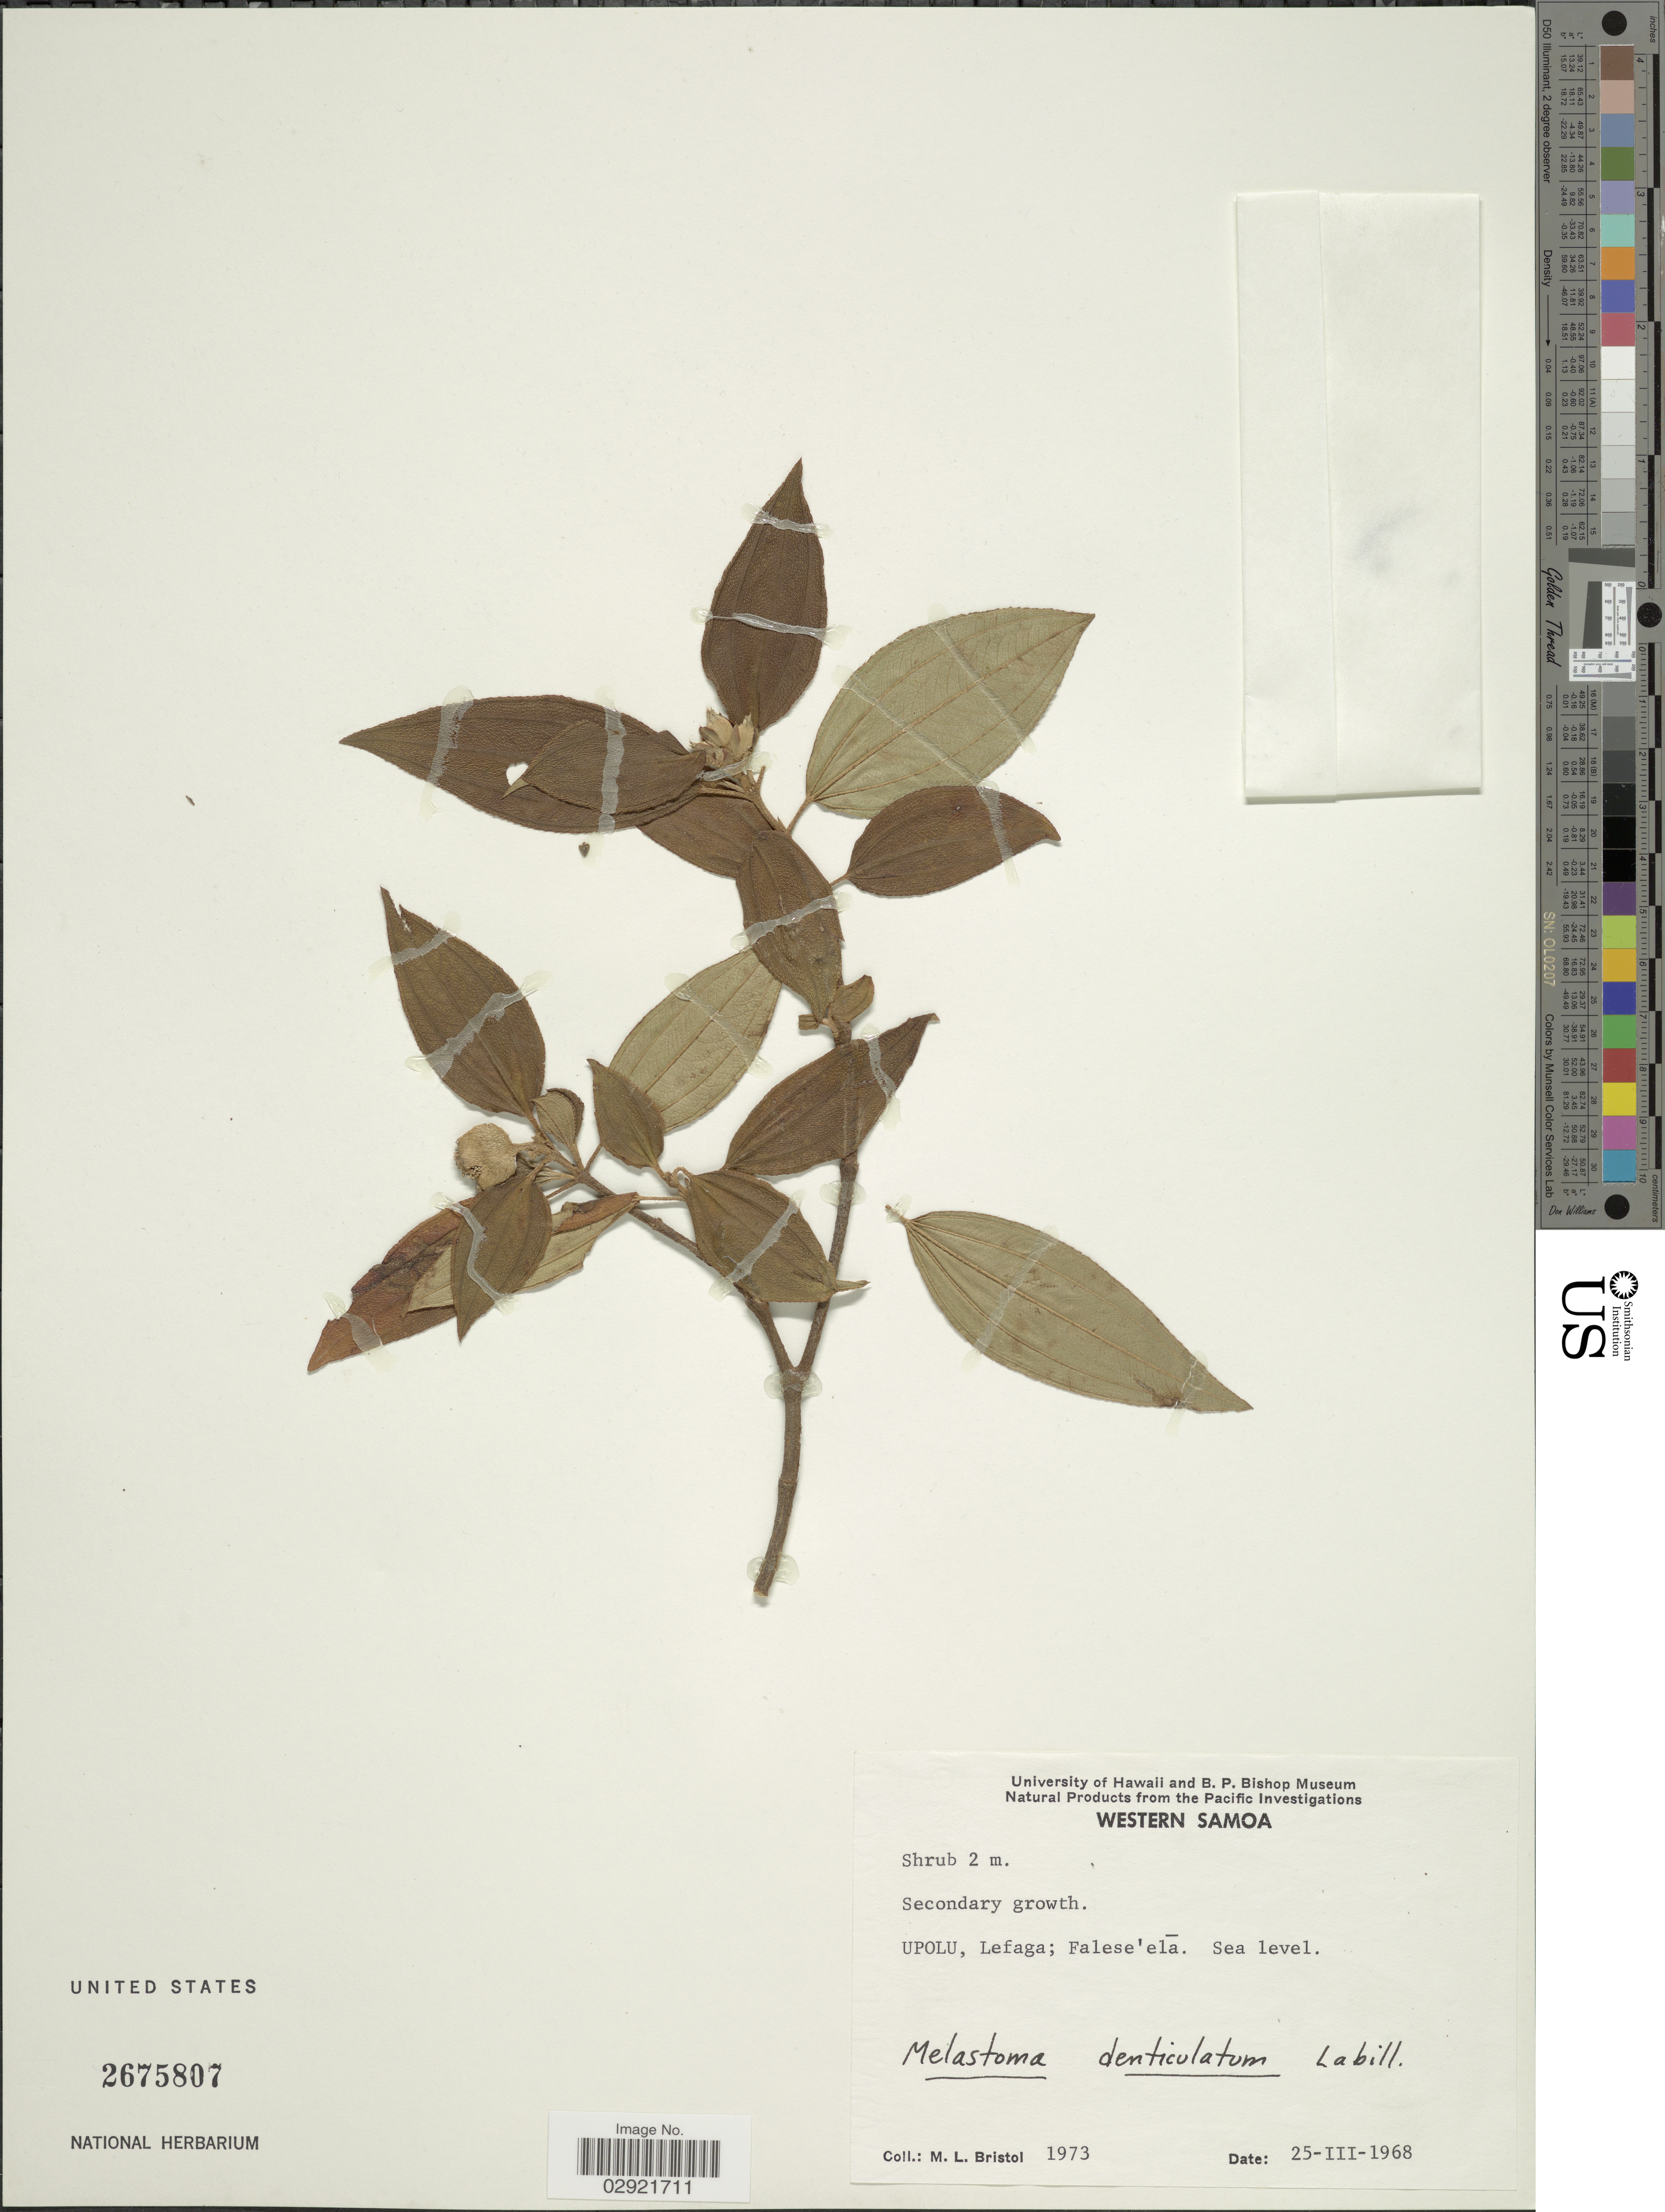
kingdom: Plantae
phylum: Tracheophyta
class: Magnoliopsida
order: Myrtales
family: Melastomataceae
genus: Melastoma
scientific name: Melastoma malabathricum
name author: L.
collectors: M. L. Bristol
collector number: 1973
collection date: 1968-03-25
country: Samoa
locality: Upolu, Lefaga; Falese'elâ.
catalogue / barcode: US 2675807